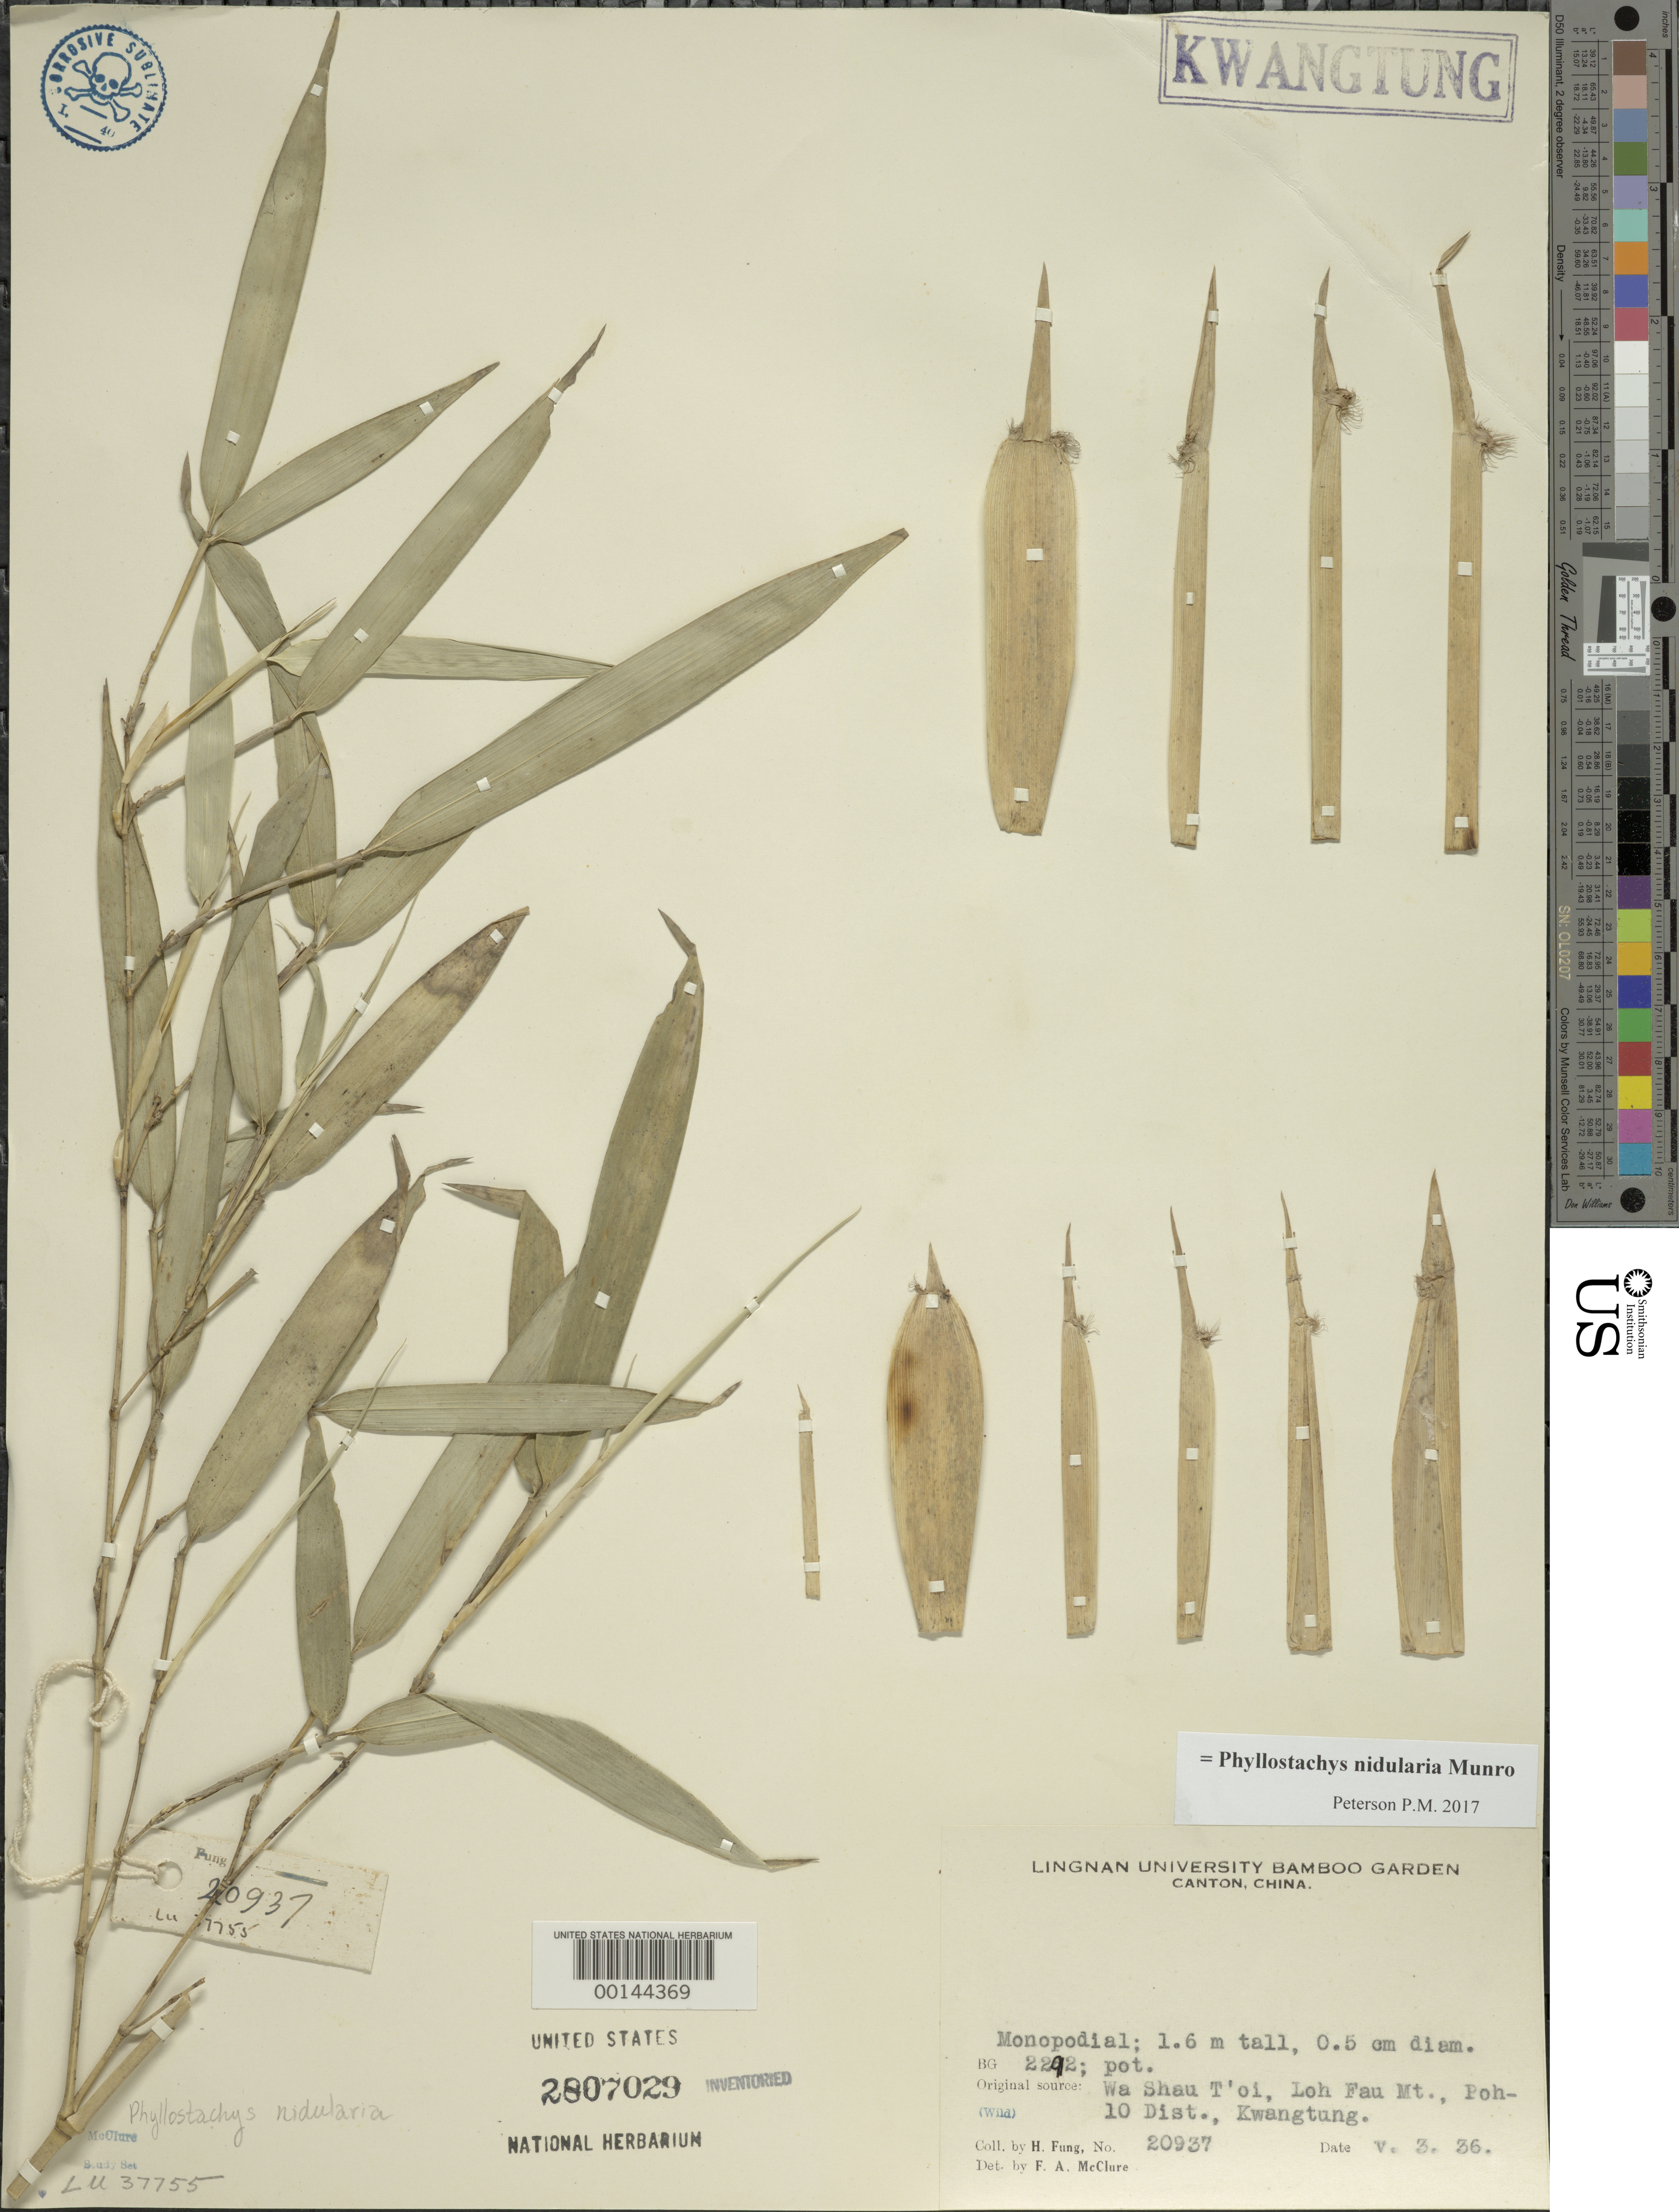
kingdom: Plantae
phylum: Tracheophyta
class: Liliopsida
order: Poales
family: Poaceae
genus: Phyllostachys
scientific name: Phyllostachys nidularia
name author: Munro ex Fenzi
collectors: H. L. Fung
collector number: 20937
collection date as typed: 03 May 1936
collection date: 1936-05-03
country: China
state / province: Guangdong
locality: Poh-10, loh fau mt.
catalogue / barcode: US 2807029